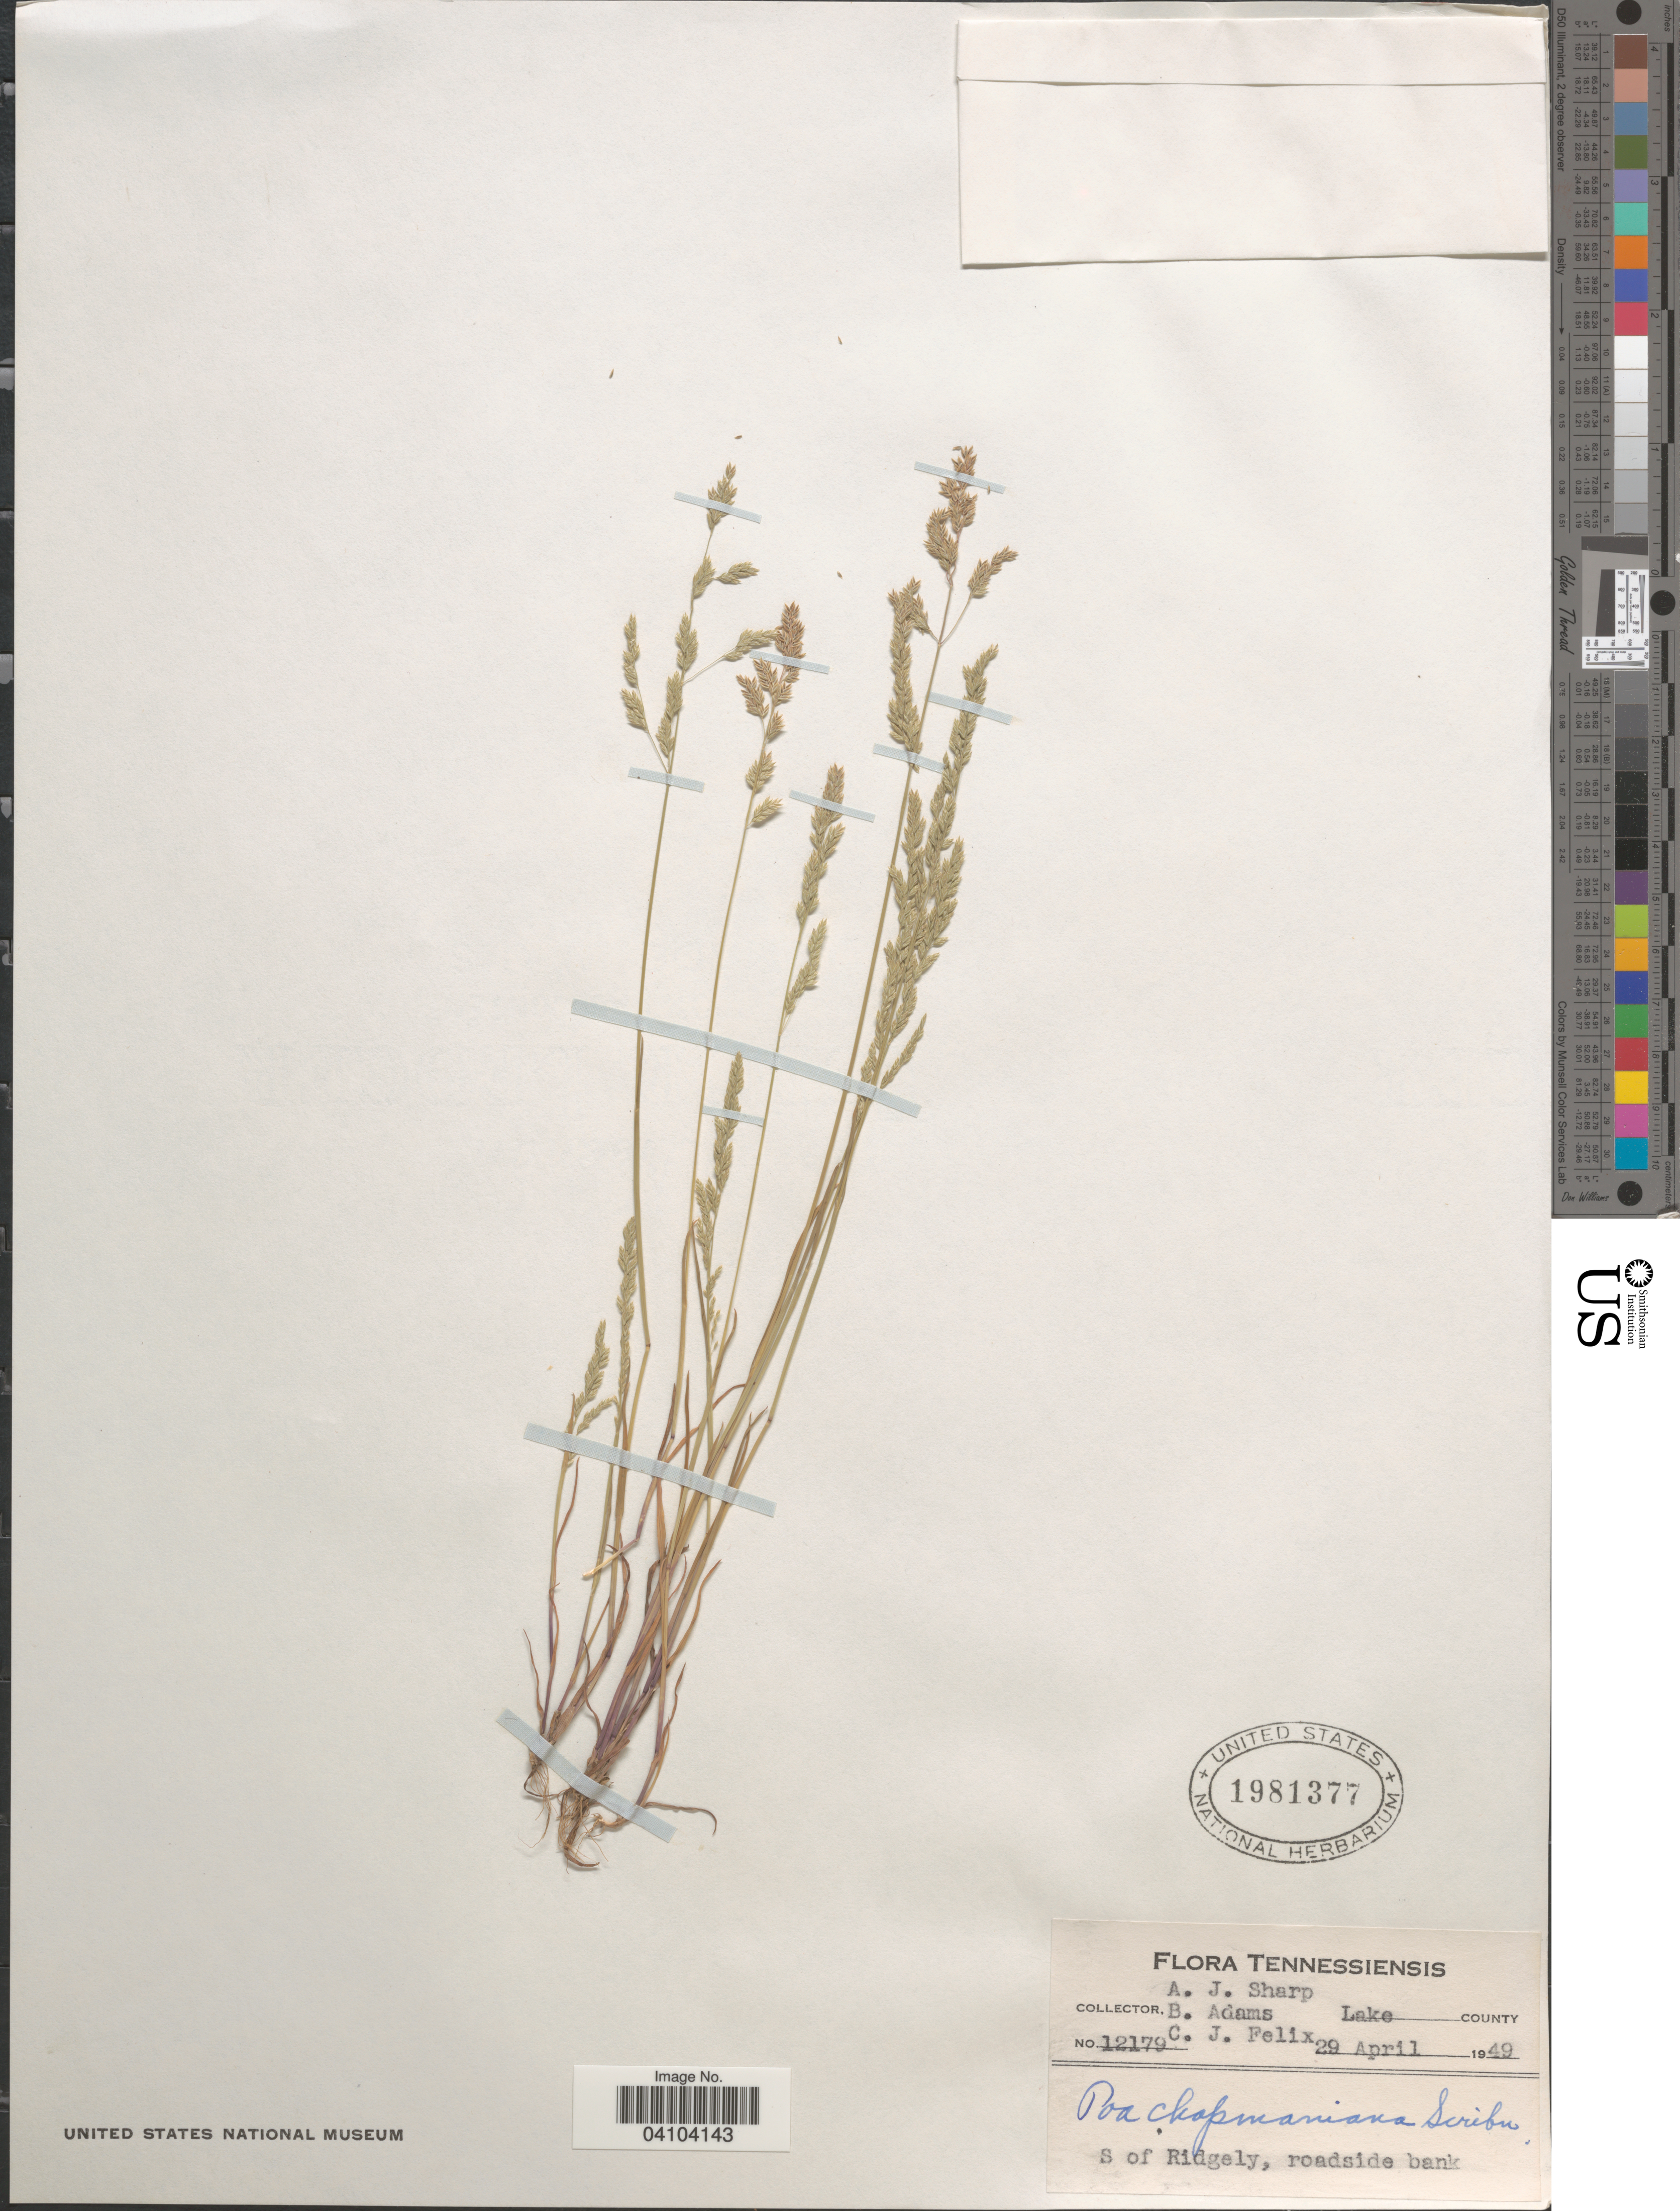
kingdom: Plantae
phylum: Tracheophyta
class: Liliopsida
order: Poales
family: Poaceae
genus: Poa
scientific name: Poa chapmaniana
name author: Scribn.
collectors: A. J. Sharp, B. Adams & C. Felix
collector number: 12179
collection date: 1949-04-29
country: United States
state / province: Tennessee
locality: Tennessiensis. Lake County. S of Ridgely.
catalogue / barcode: US 1981377